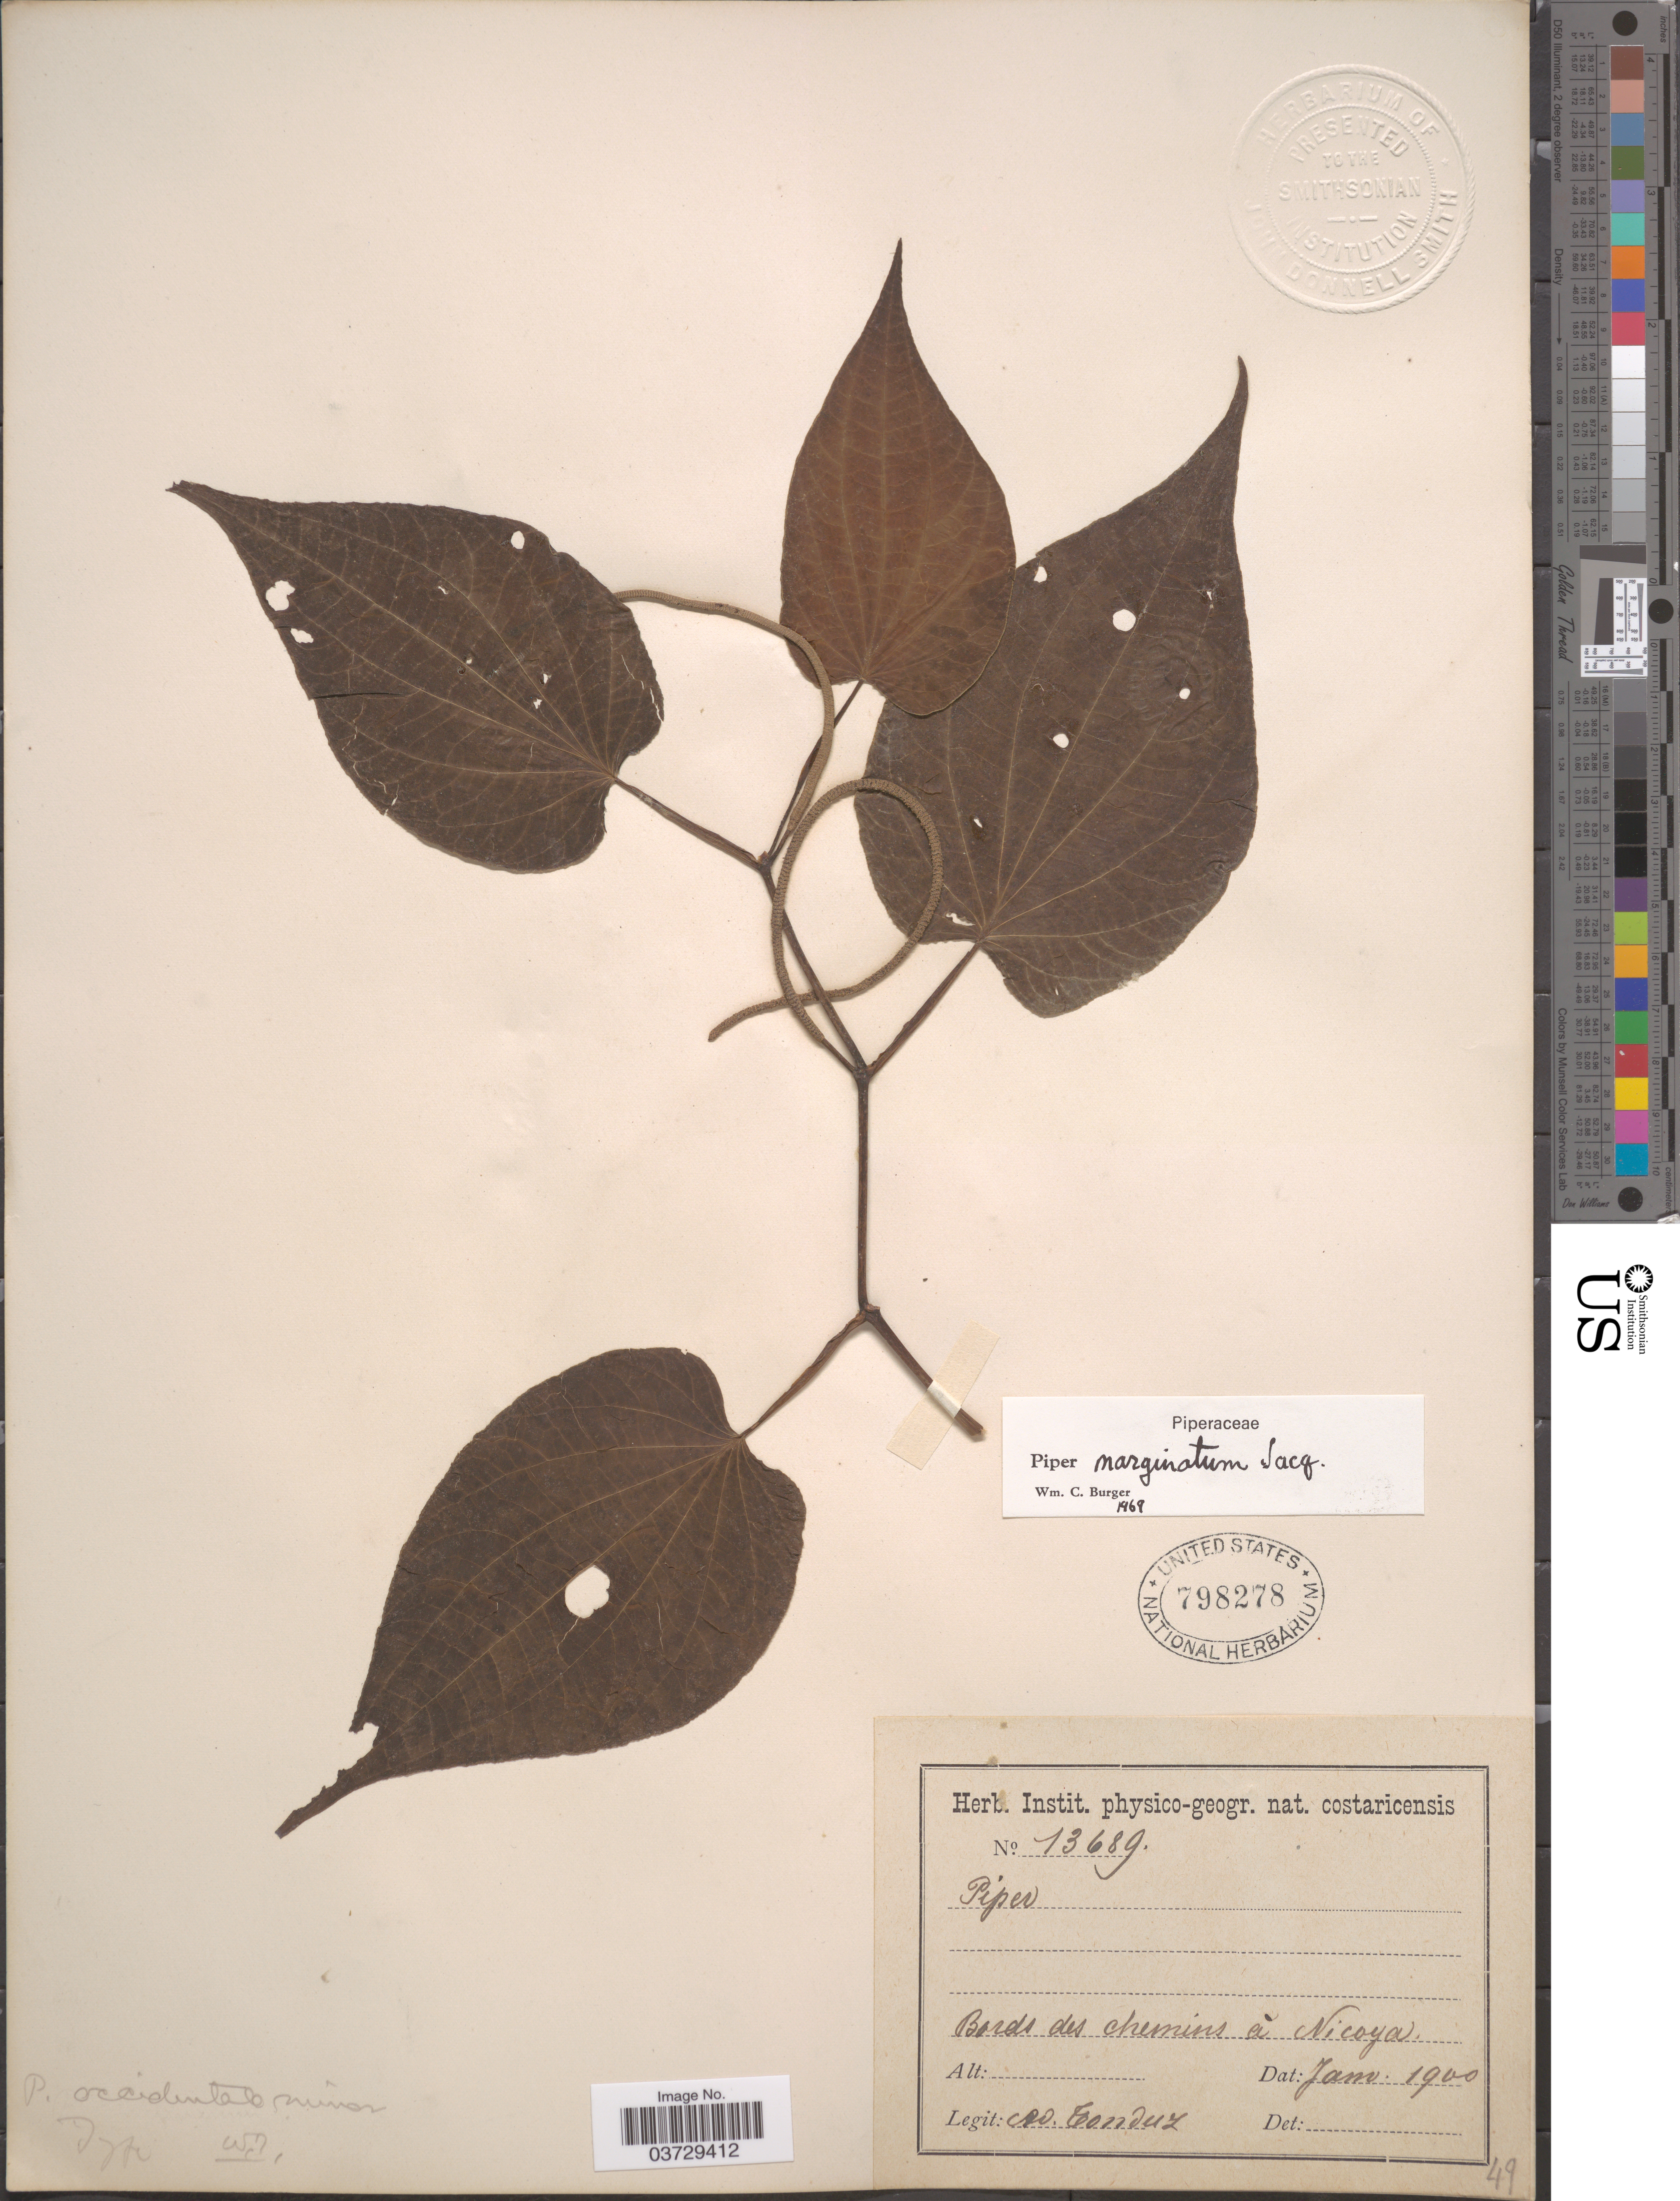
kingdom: Plantae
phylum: Tracheophyta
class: Magnoliopsida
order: Piperales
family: Piperaceae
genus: Piper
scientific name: Piper marginatum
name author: Jacq.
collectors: A. Tonduz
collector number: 13689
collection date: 1900-01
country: Costa Rica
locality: Bords des chemins à Nicoya.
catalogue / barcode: US 798278